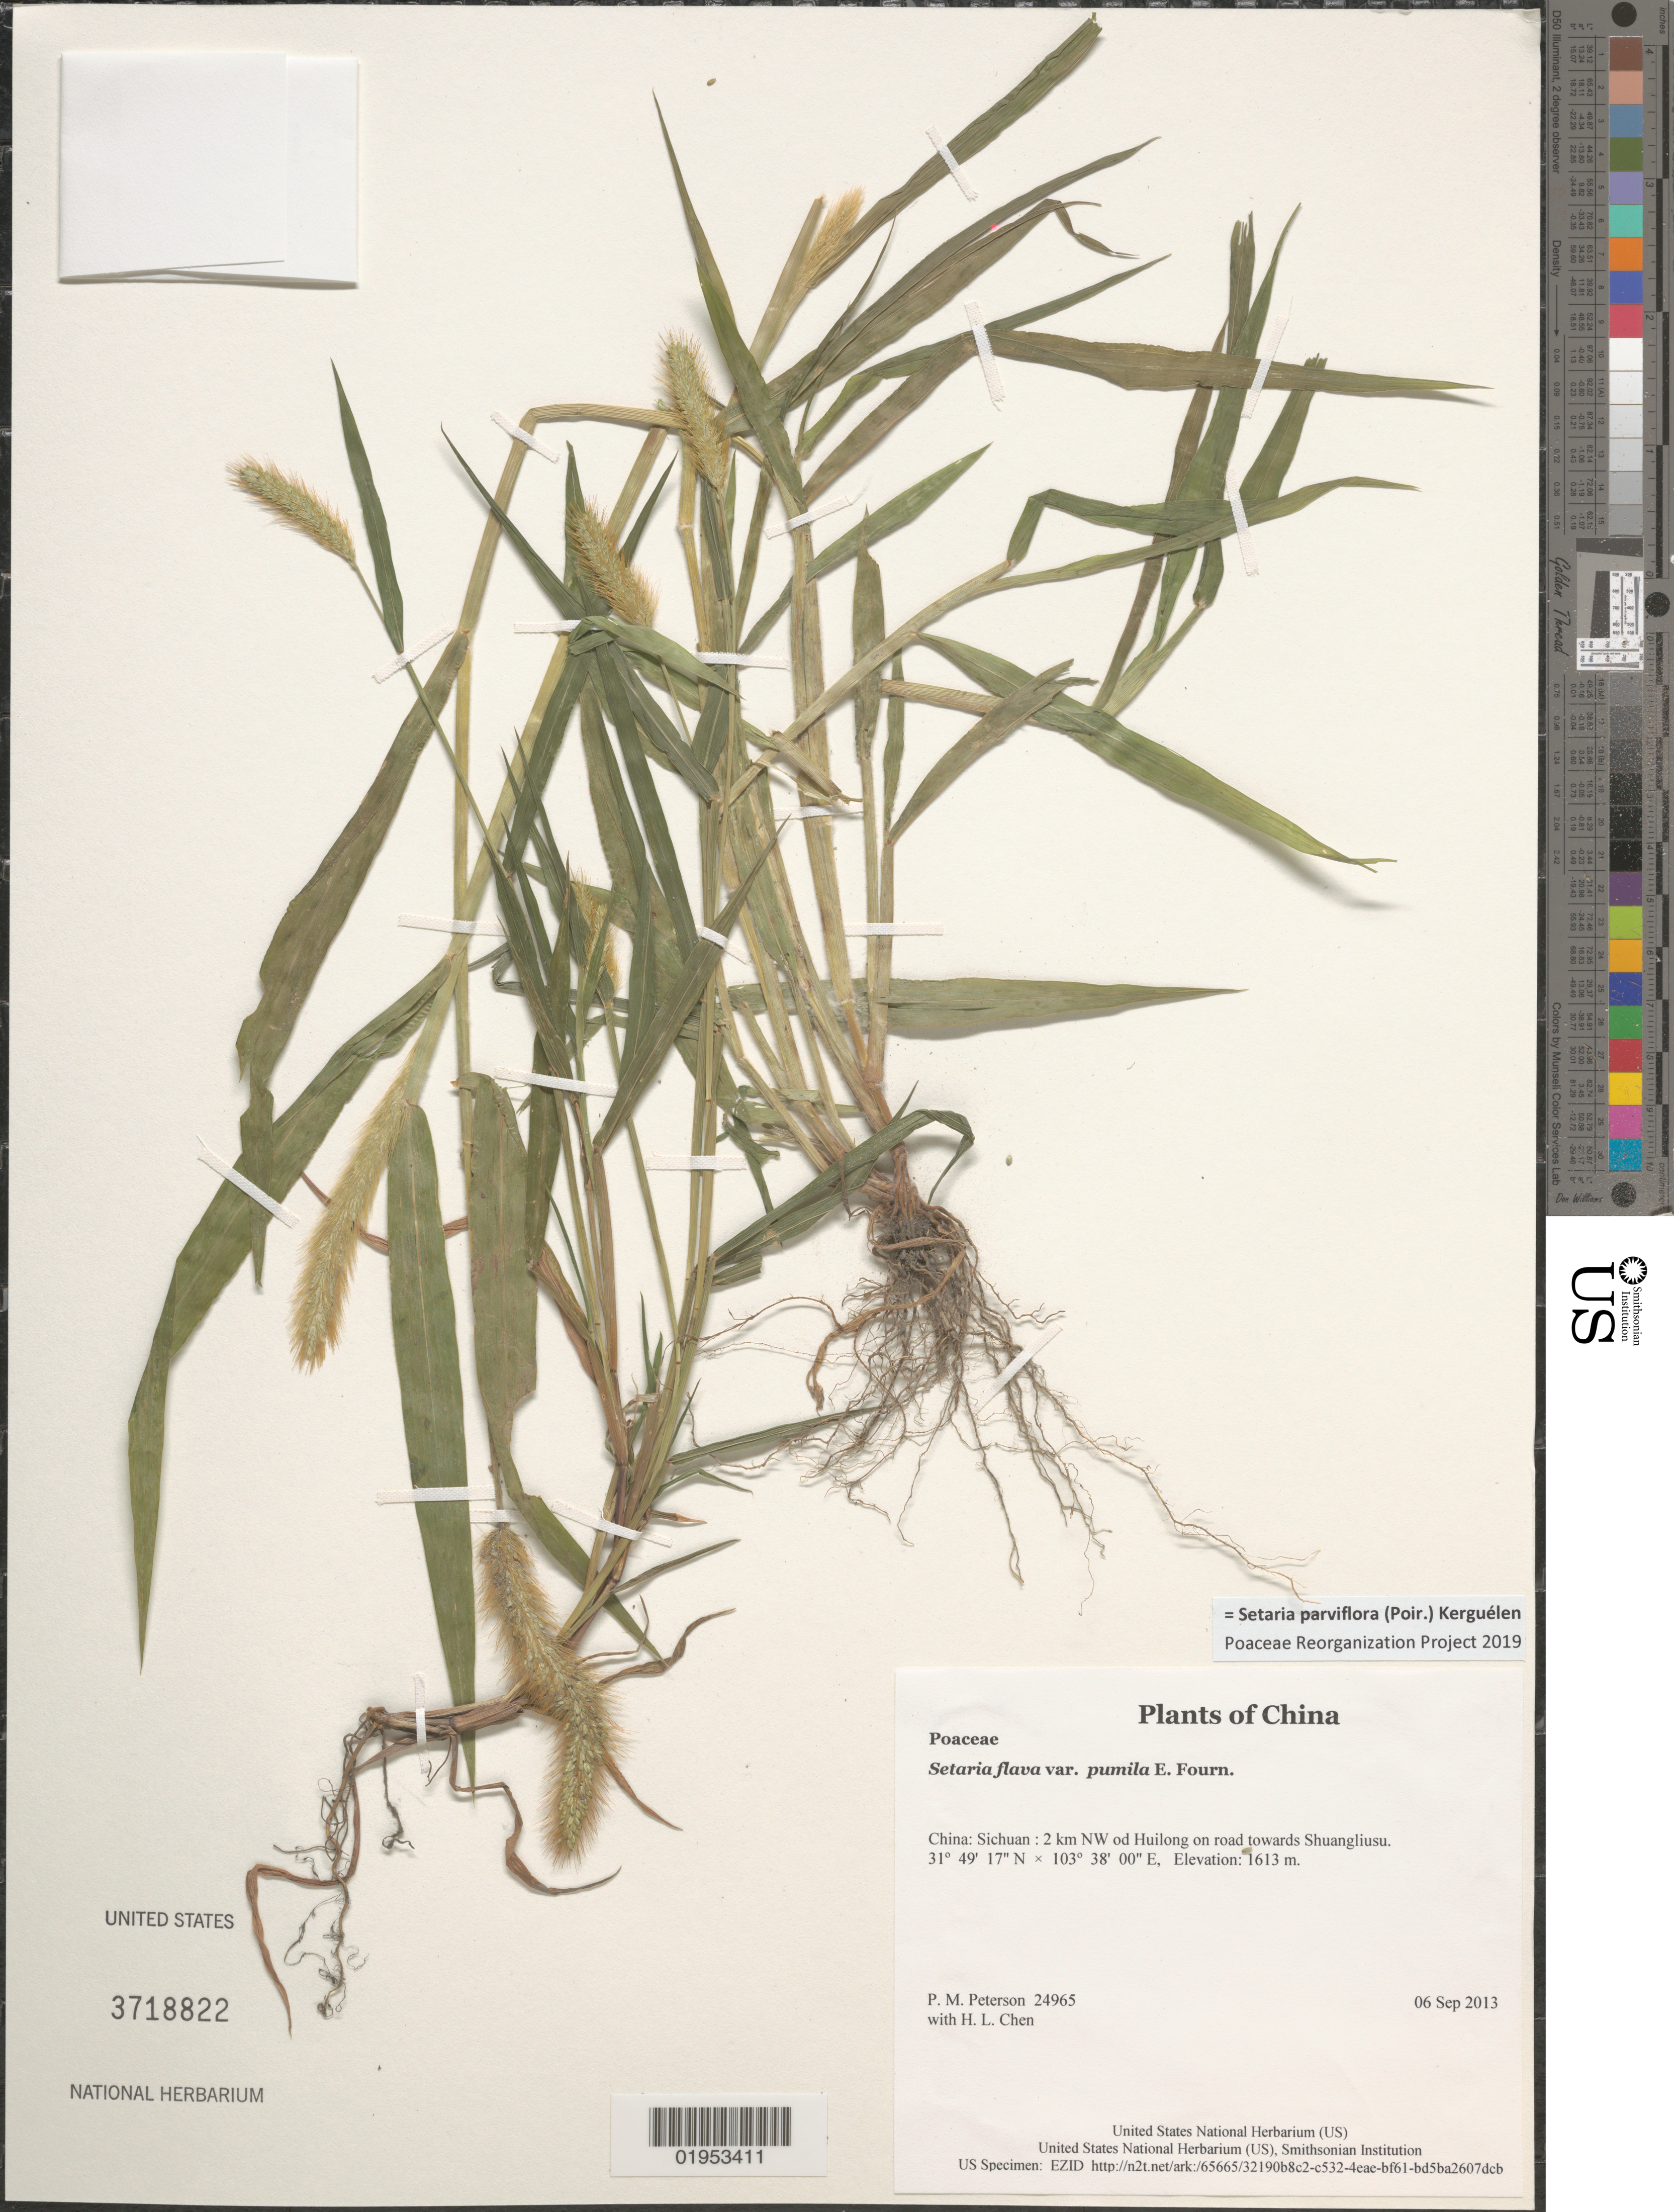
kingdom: Plantae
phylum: Tracheophyta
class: Liliopsida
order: Poales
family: Poaceae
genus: Setaria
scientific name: Setaria flava var. pumila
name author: E. Fourn.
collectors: P. M. Peterson & H. L. Chen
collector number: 24965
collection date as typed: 6 Sep 2013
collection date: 2013-09-06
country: China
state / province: Sichuan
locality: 2 km NW of Huilong on road towards Shuangliusu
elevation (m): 1613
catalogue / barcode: US 3718822